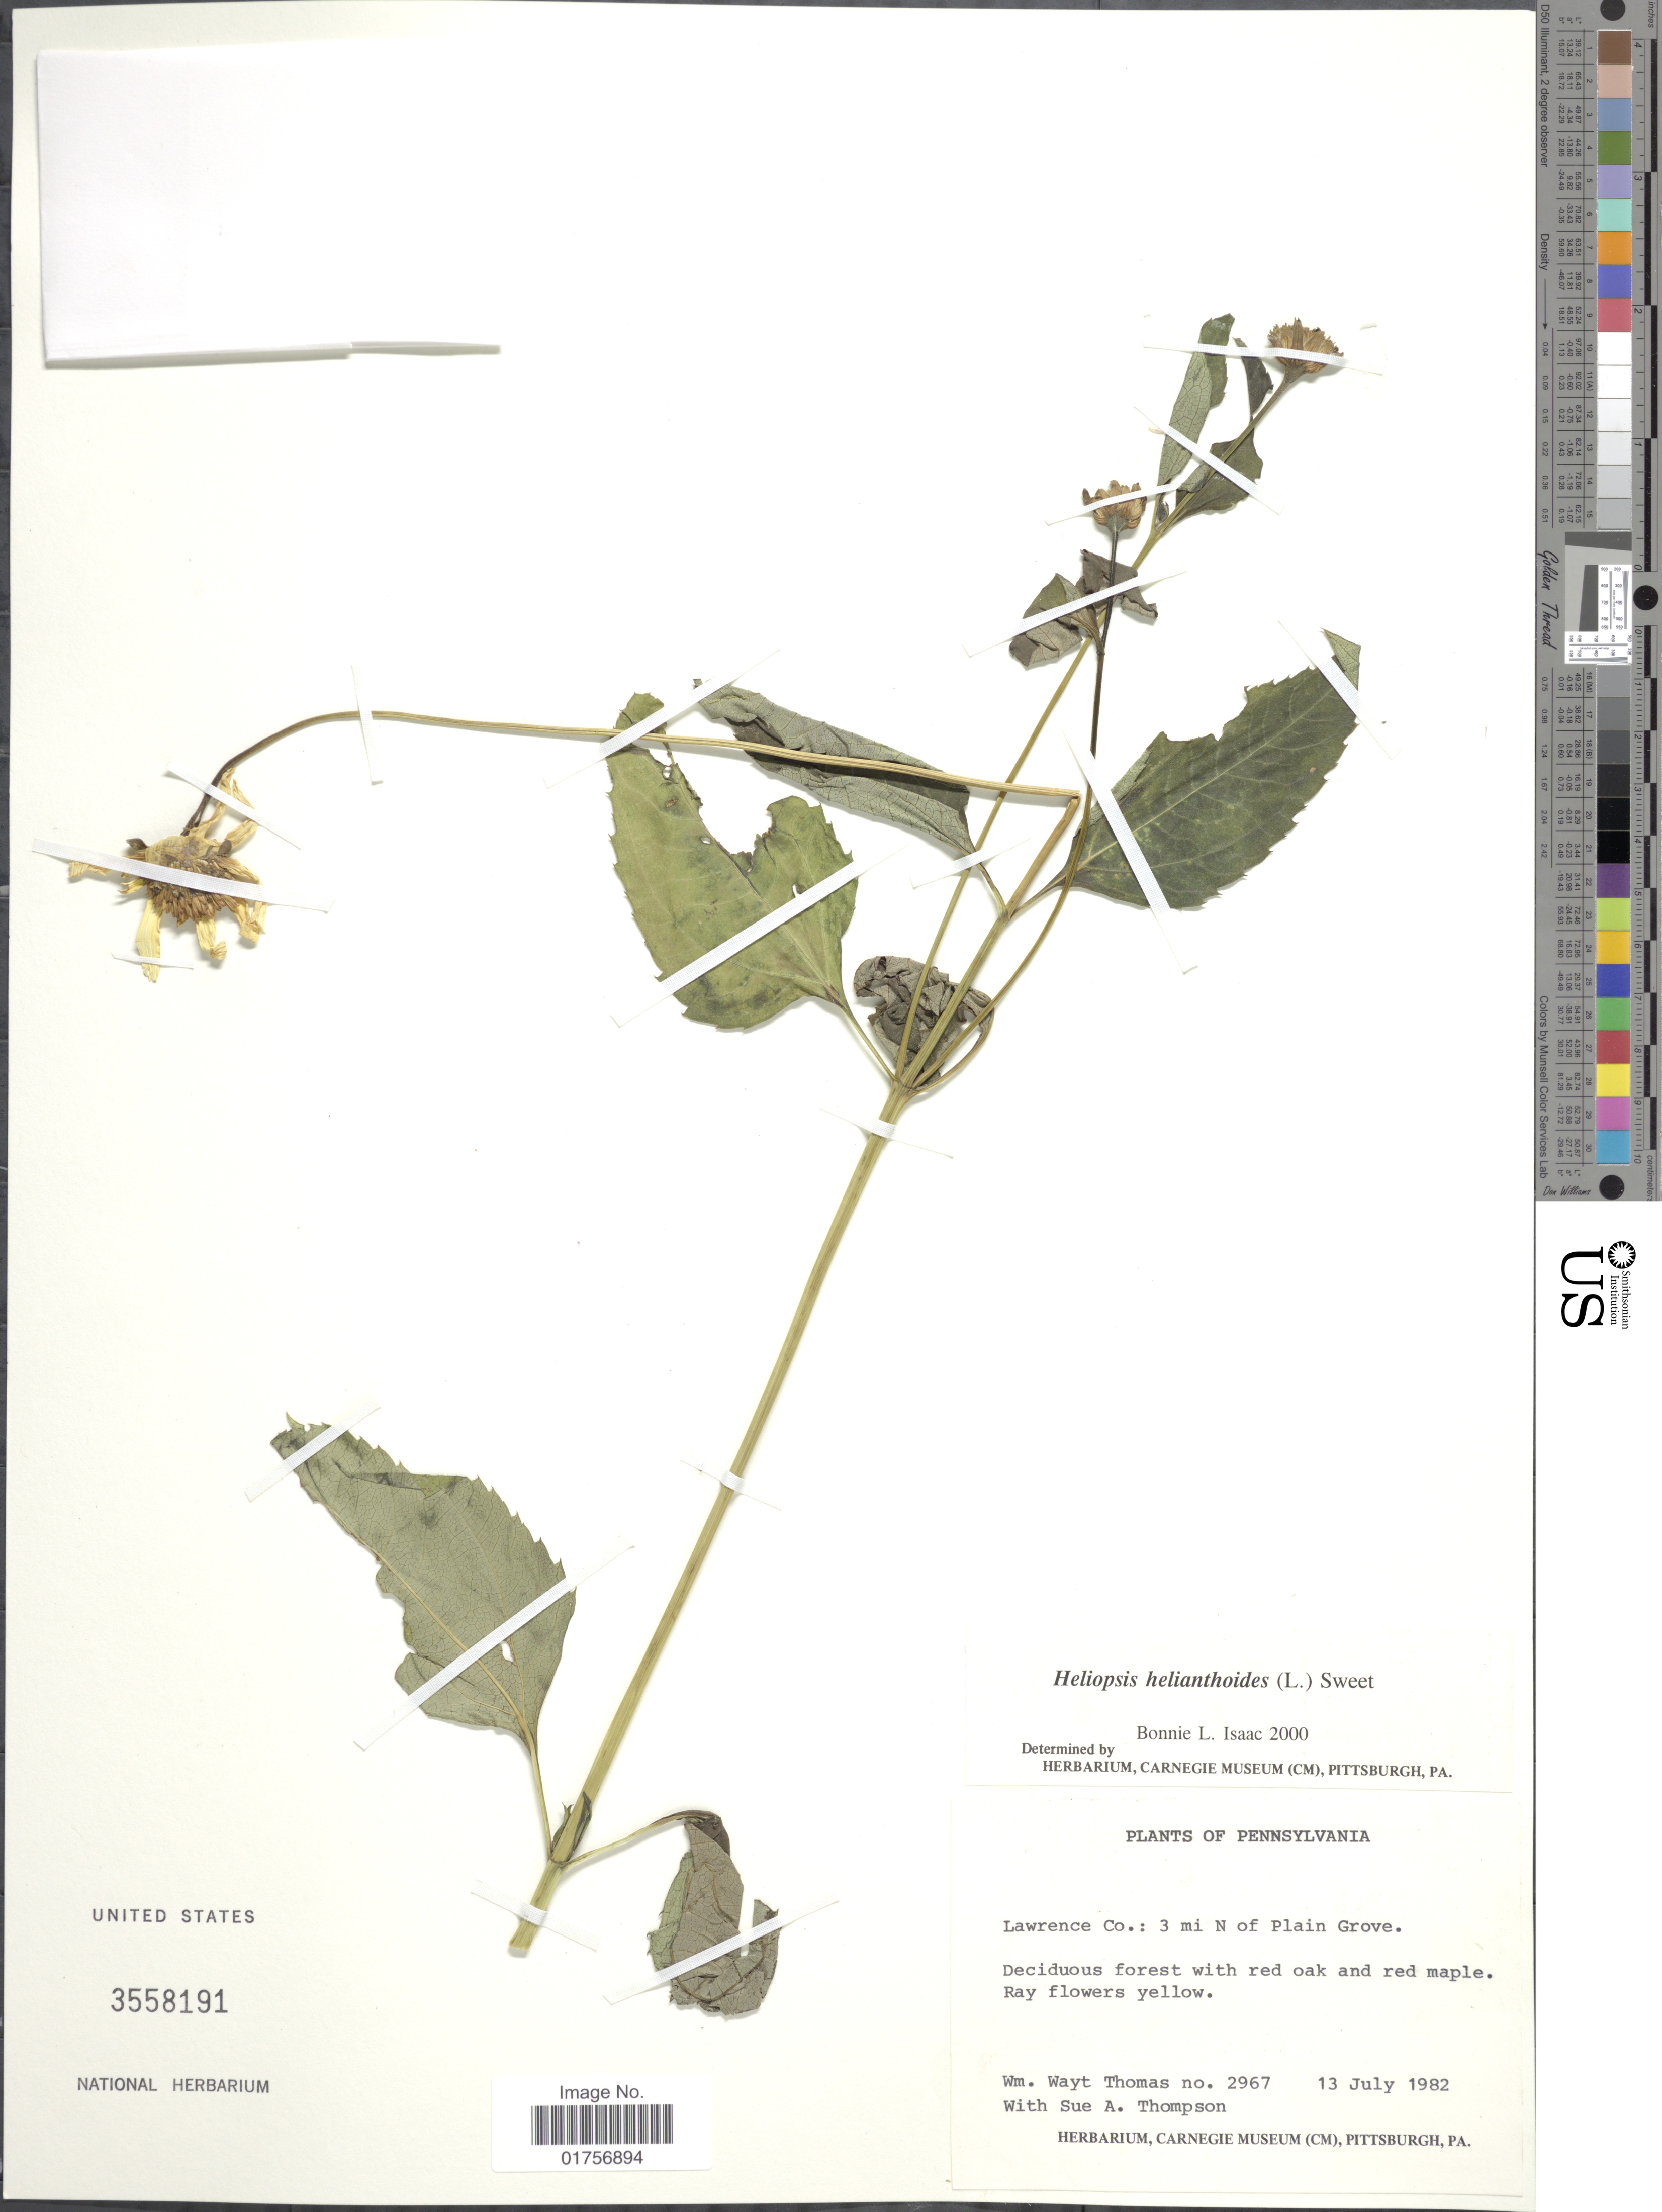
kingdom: Plantae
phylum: Tracheophyta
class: Magnoliopsida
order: Asterales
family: Asteraceae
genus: Heliopsis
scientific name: Heliopsis helianthoides var. scabra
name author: (Dunal) T.R. Fisher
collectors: W. W. Thomas & S. A. Thompson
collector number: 2967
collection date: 1982-07-13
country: United States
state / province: Pennsylvania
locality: Lawrence Co.: 3 mi N of Plain Grove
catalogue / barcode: US 3558191